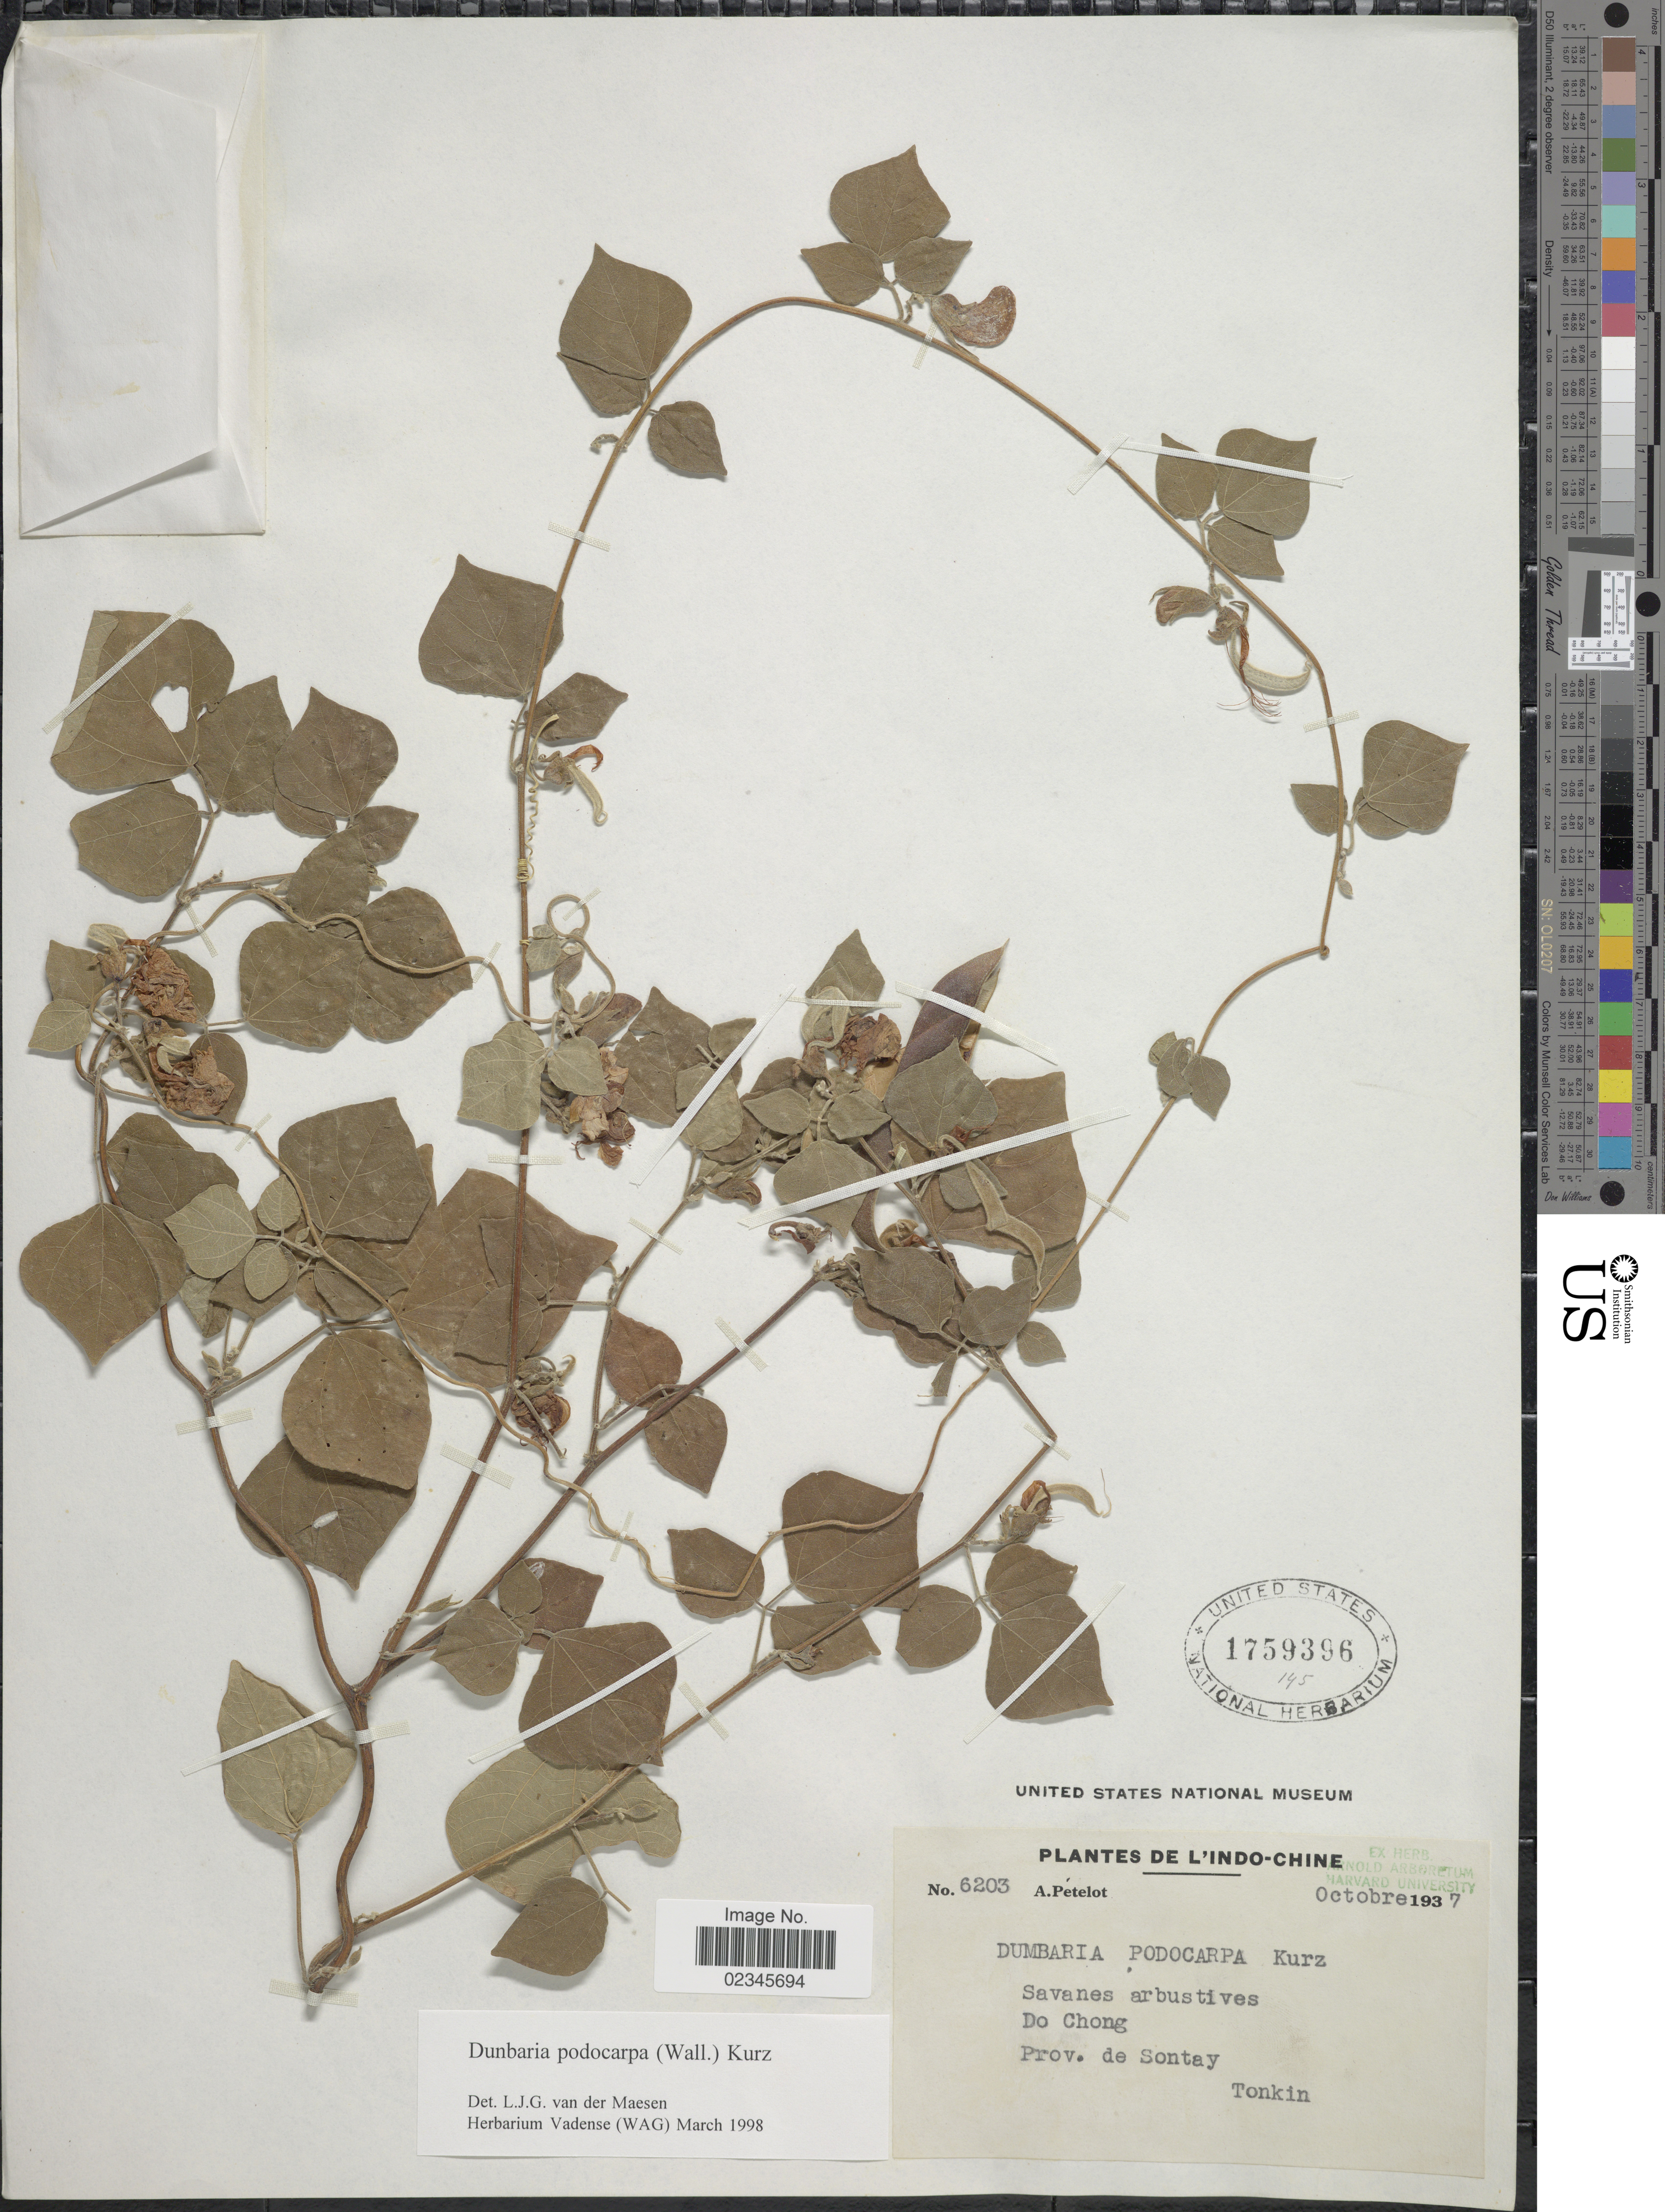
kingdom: Plantae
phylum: Tracheophyta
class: Magnoliopsida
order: Fabales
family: Fabaceae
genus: Dunbaria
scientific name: Dunbaria podocarpa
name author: Kurz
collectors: A. Petelot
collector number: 6203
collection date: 1937-10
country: Vietnam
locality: L'Indo-Chine, Savanaes arbustives, Do Chong, Prov. de Sontay.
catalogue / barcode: US 1759396